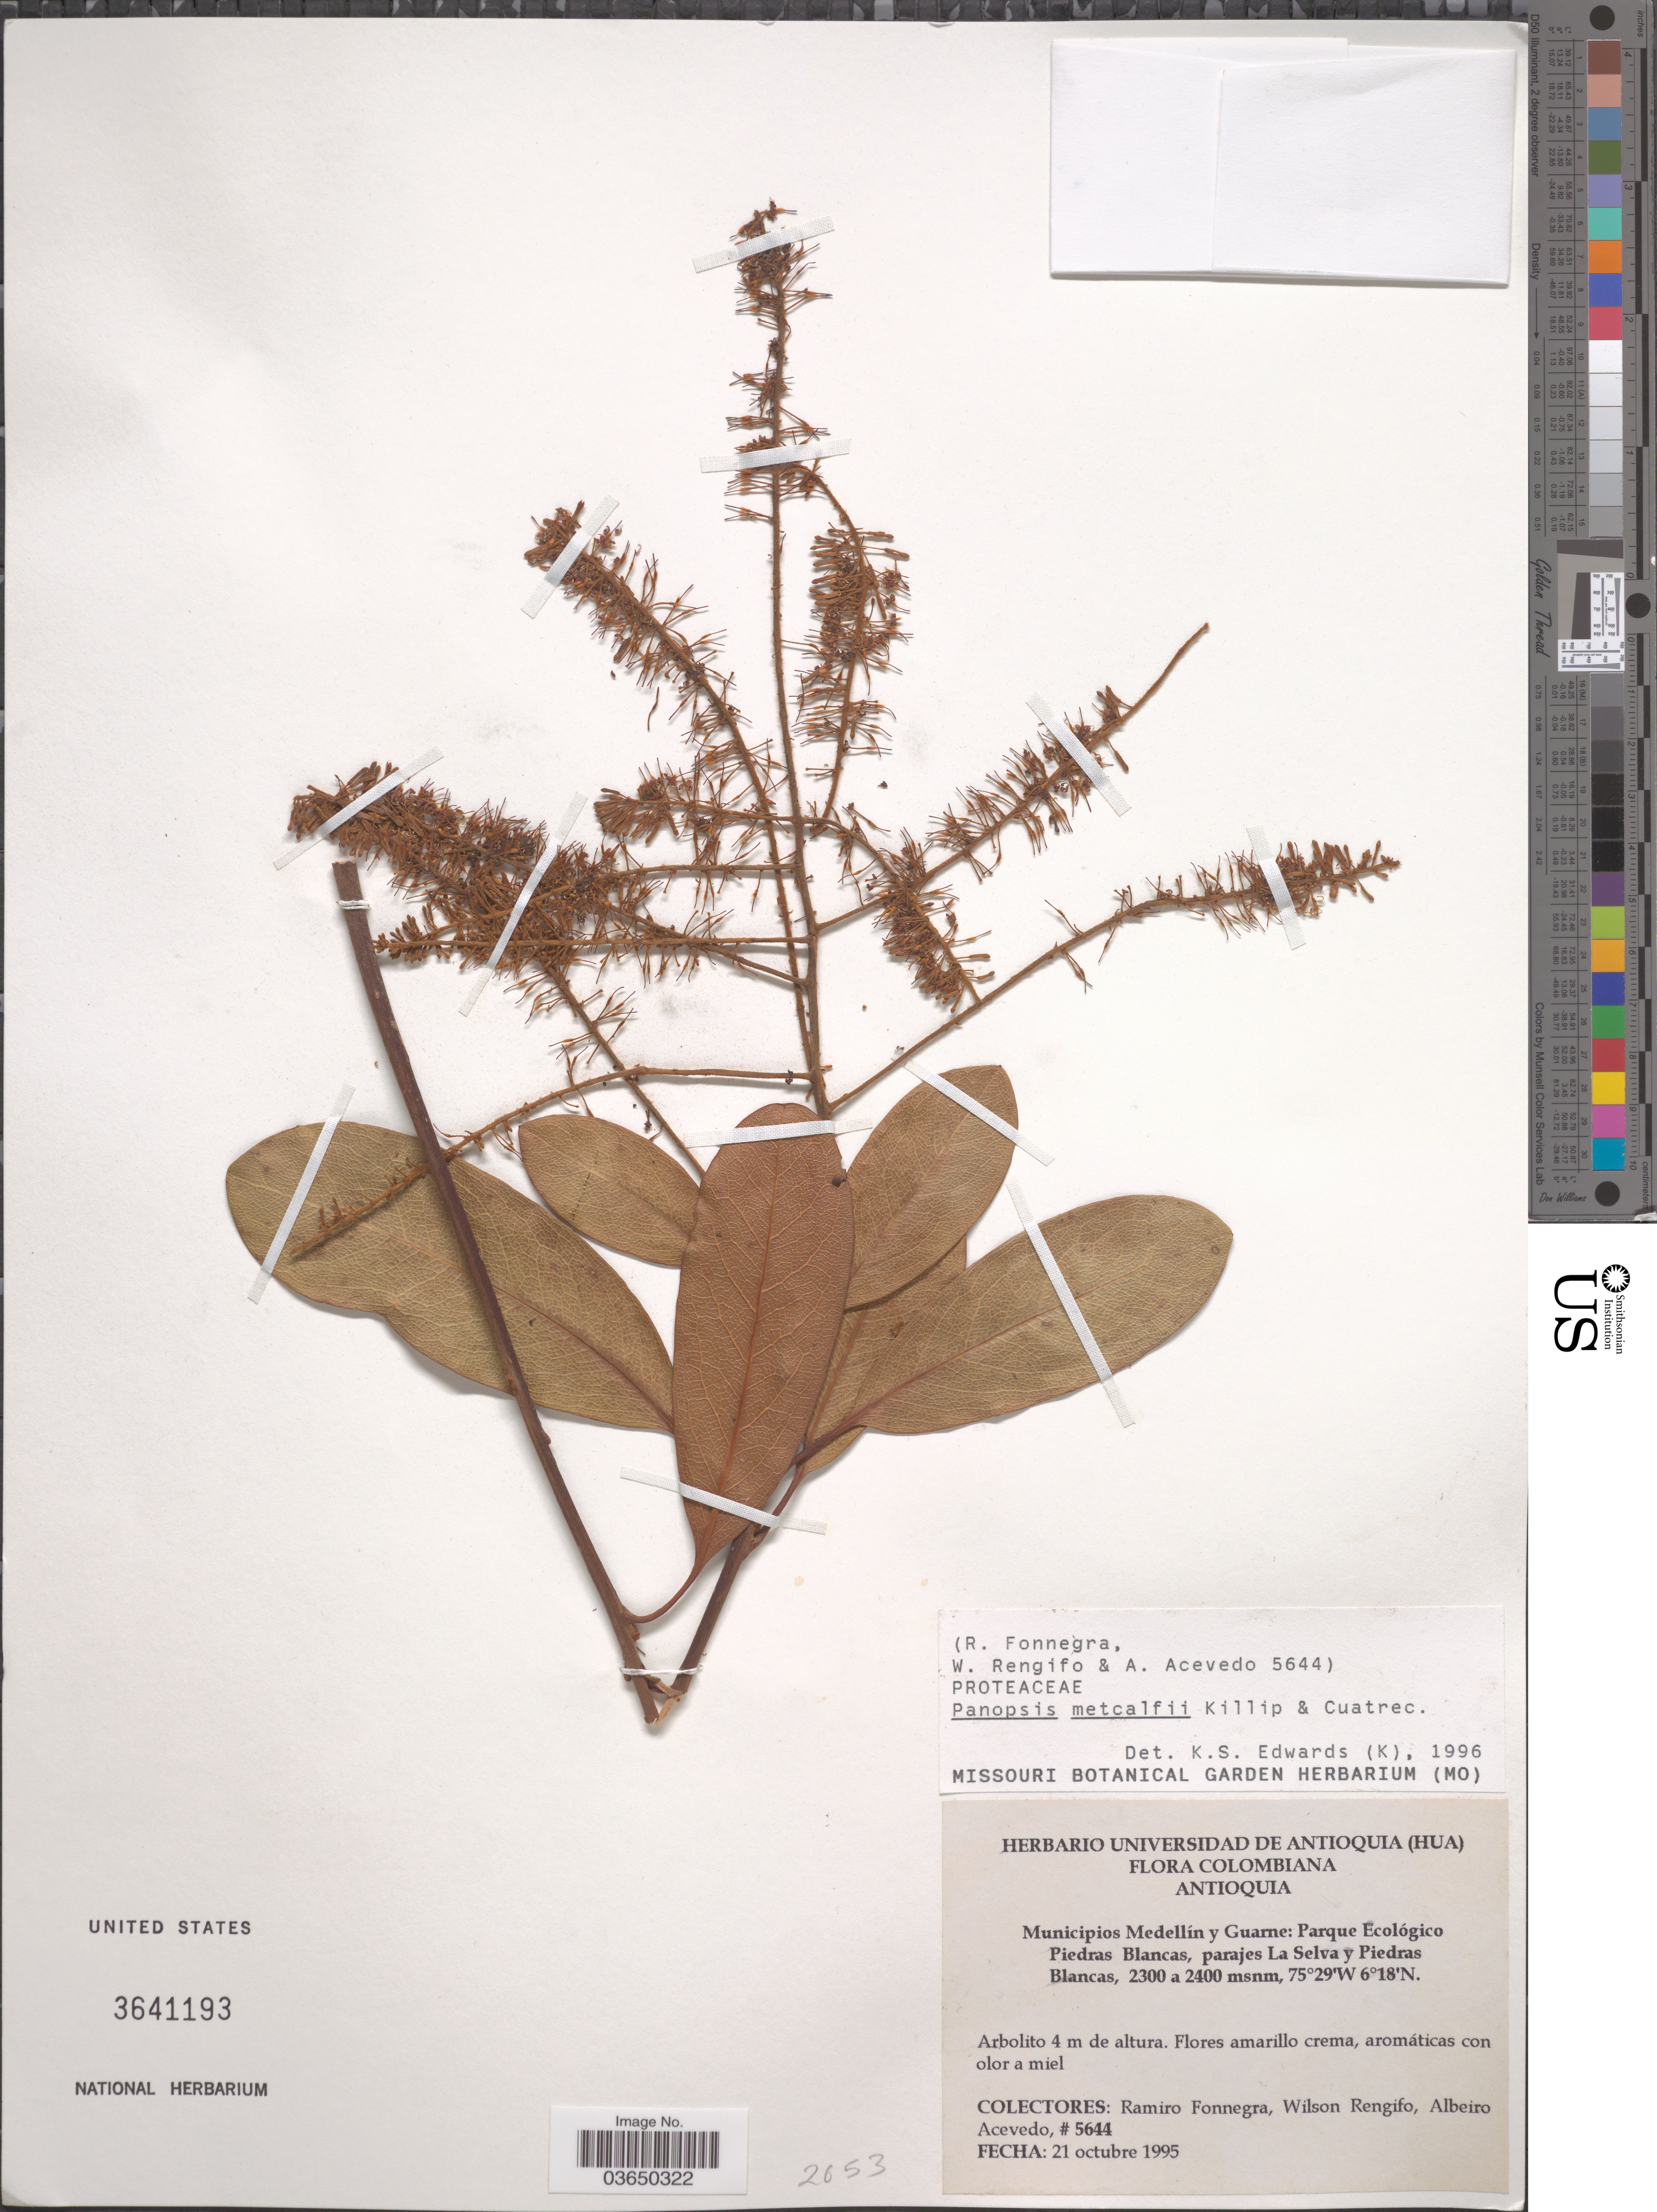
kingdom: Plantae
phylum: Tracheophyta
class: Magnoliopsida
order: Proteales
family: Proteaceae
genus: Panopsis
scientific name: Panopsis metcalfii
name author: Killip & Cuatrec.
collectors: R. Fonnegra, W. Rengifo & A. Acevedo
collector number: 5644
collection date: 1995-10-21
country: Colombia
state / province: Antioquia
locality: Municipios Medellín y Guarne: Parque Ecológico Piedras Blancas, parajes La Selva y Piedras Blancas.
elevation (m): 2300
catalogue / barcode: US 3641193